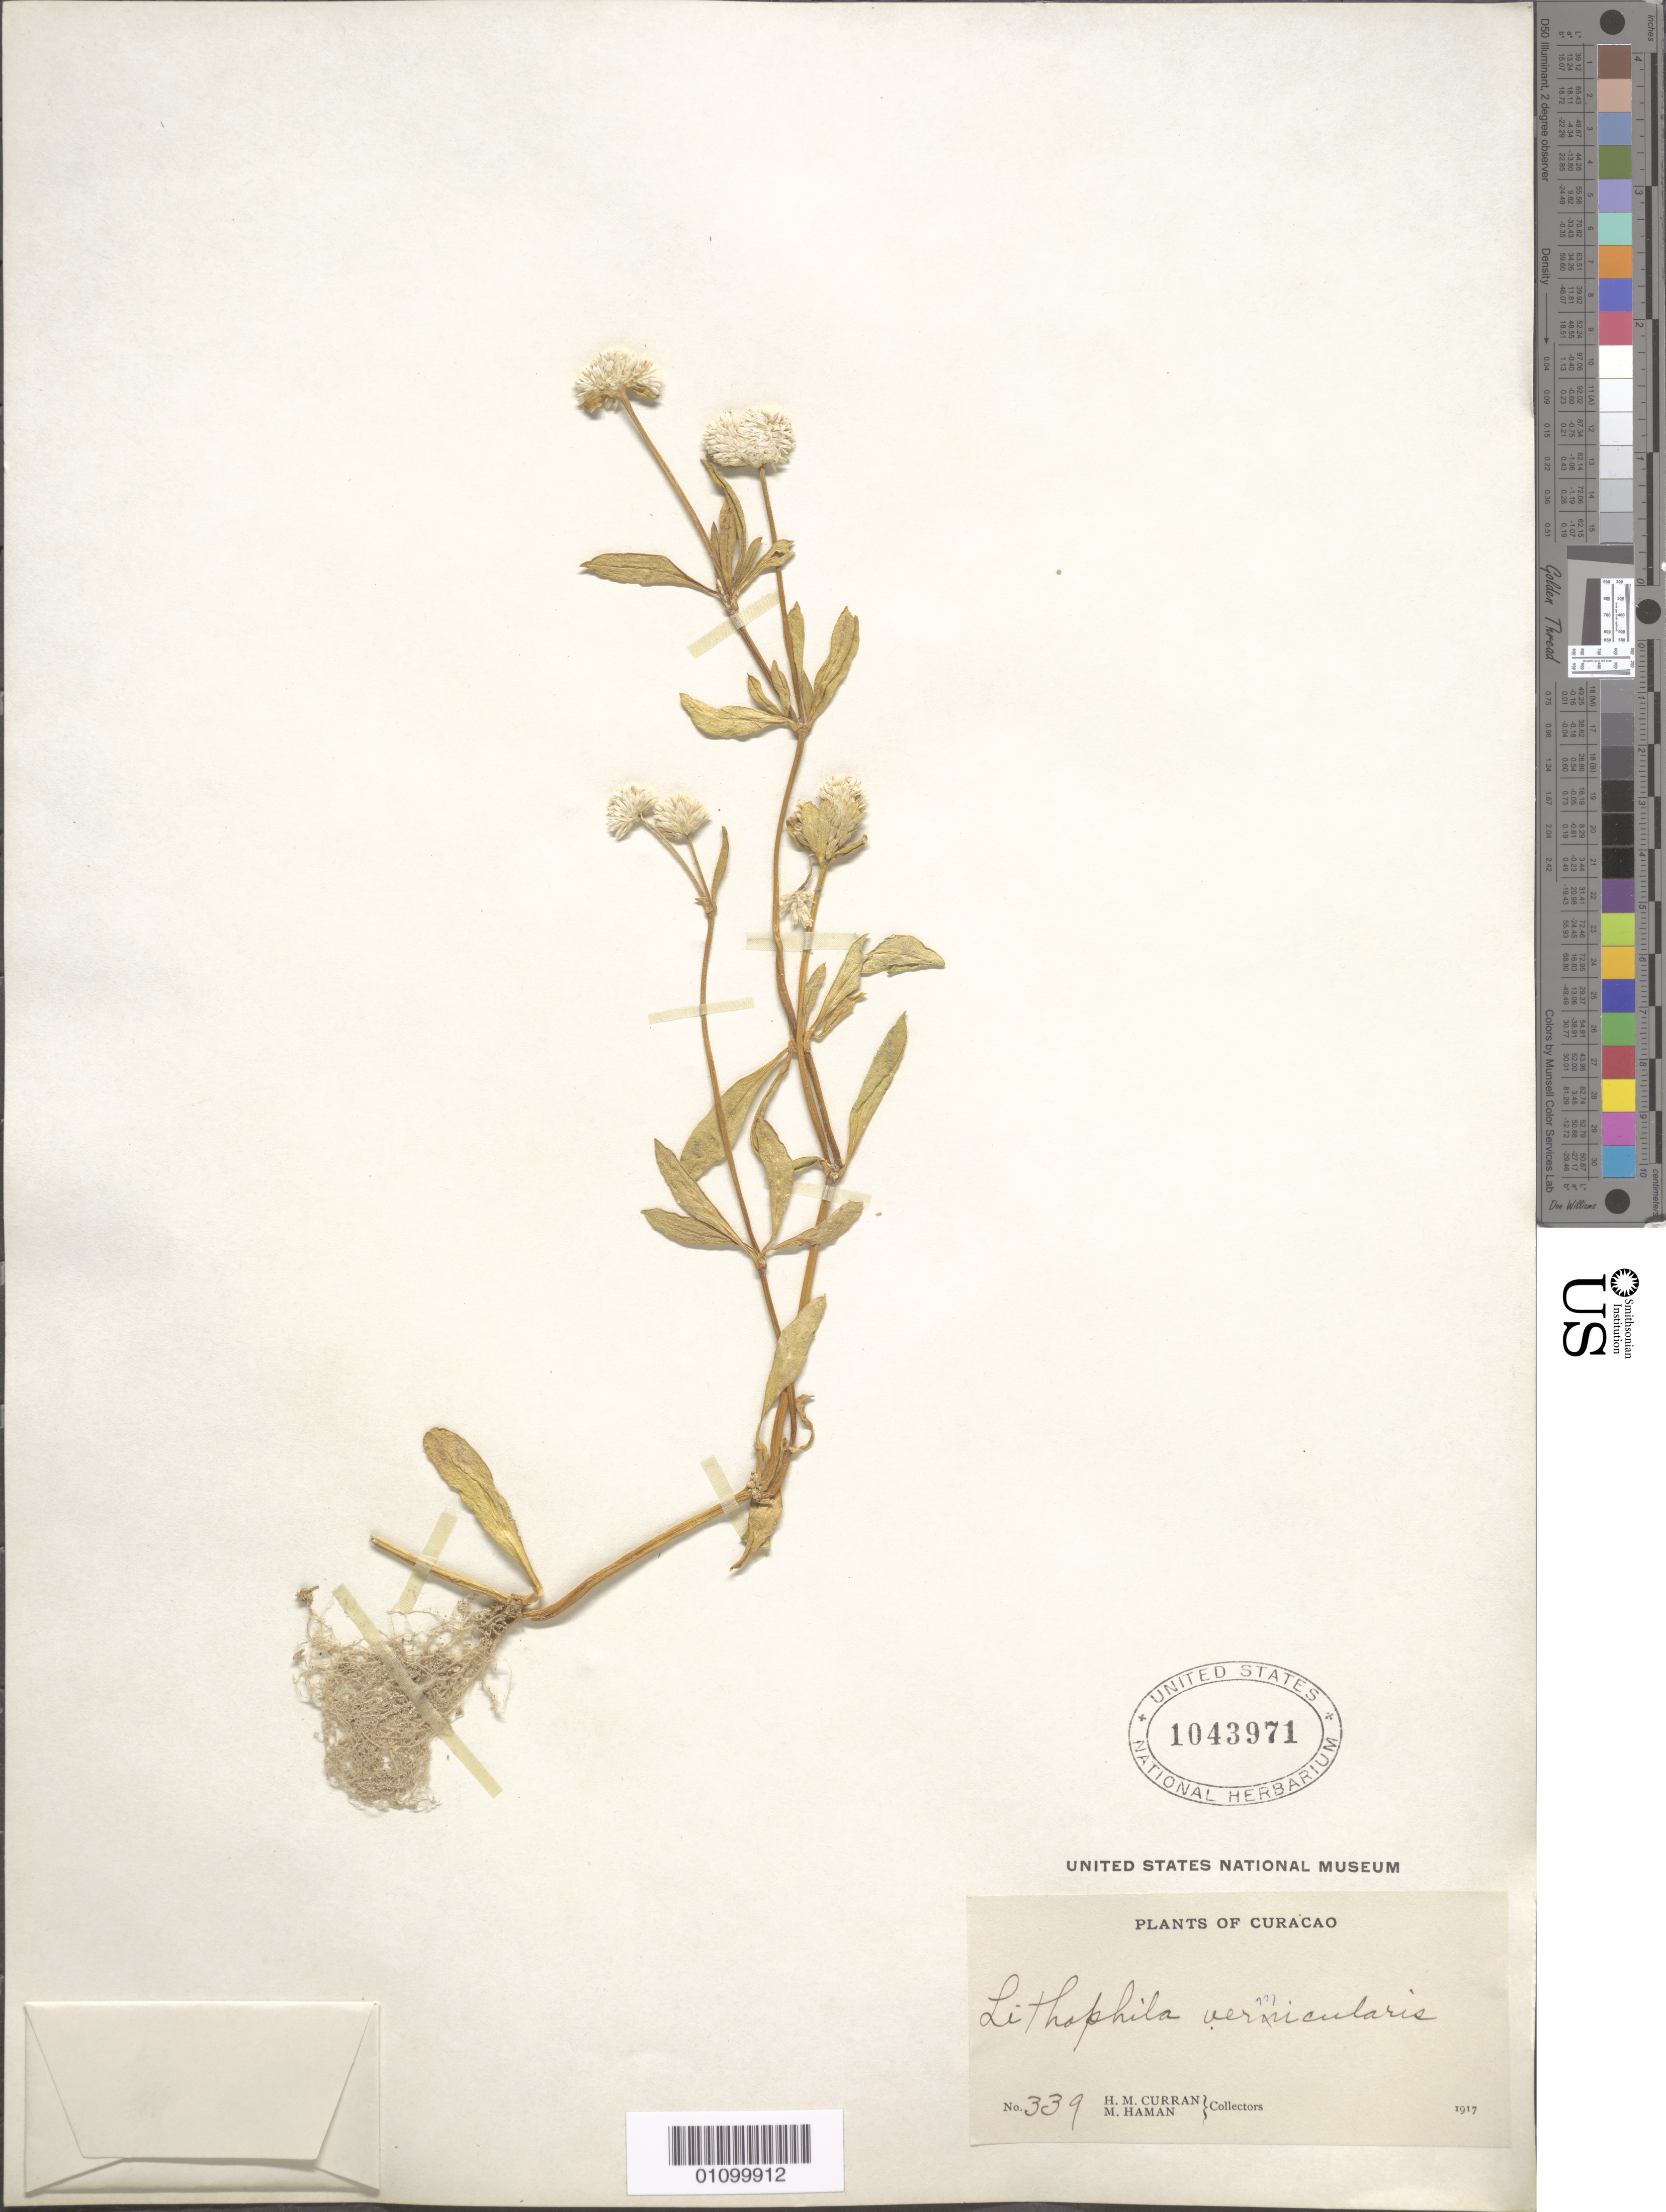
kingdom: Plantae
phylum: Tracheophyta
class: Magnoliopsida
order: Caryophyllales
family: Amaranthaceae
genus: Gomphrena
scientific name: Gomphrena vermicularis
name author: L.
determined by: Strong, Mark T., (BOT), Smithsonian Institution - National Museum of Natural History (UNITED STATES)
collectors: H. M. Curran & M. Haman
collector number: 339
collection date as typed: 1917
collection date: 1917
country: Curaçao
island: Curaçao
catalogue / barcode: US 1043971